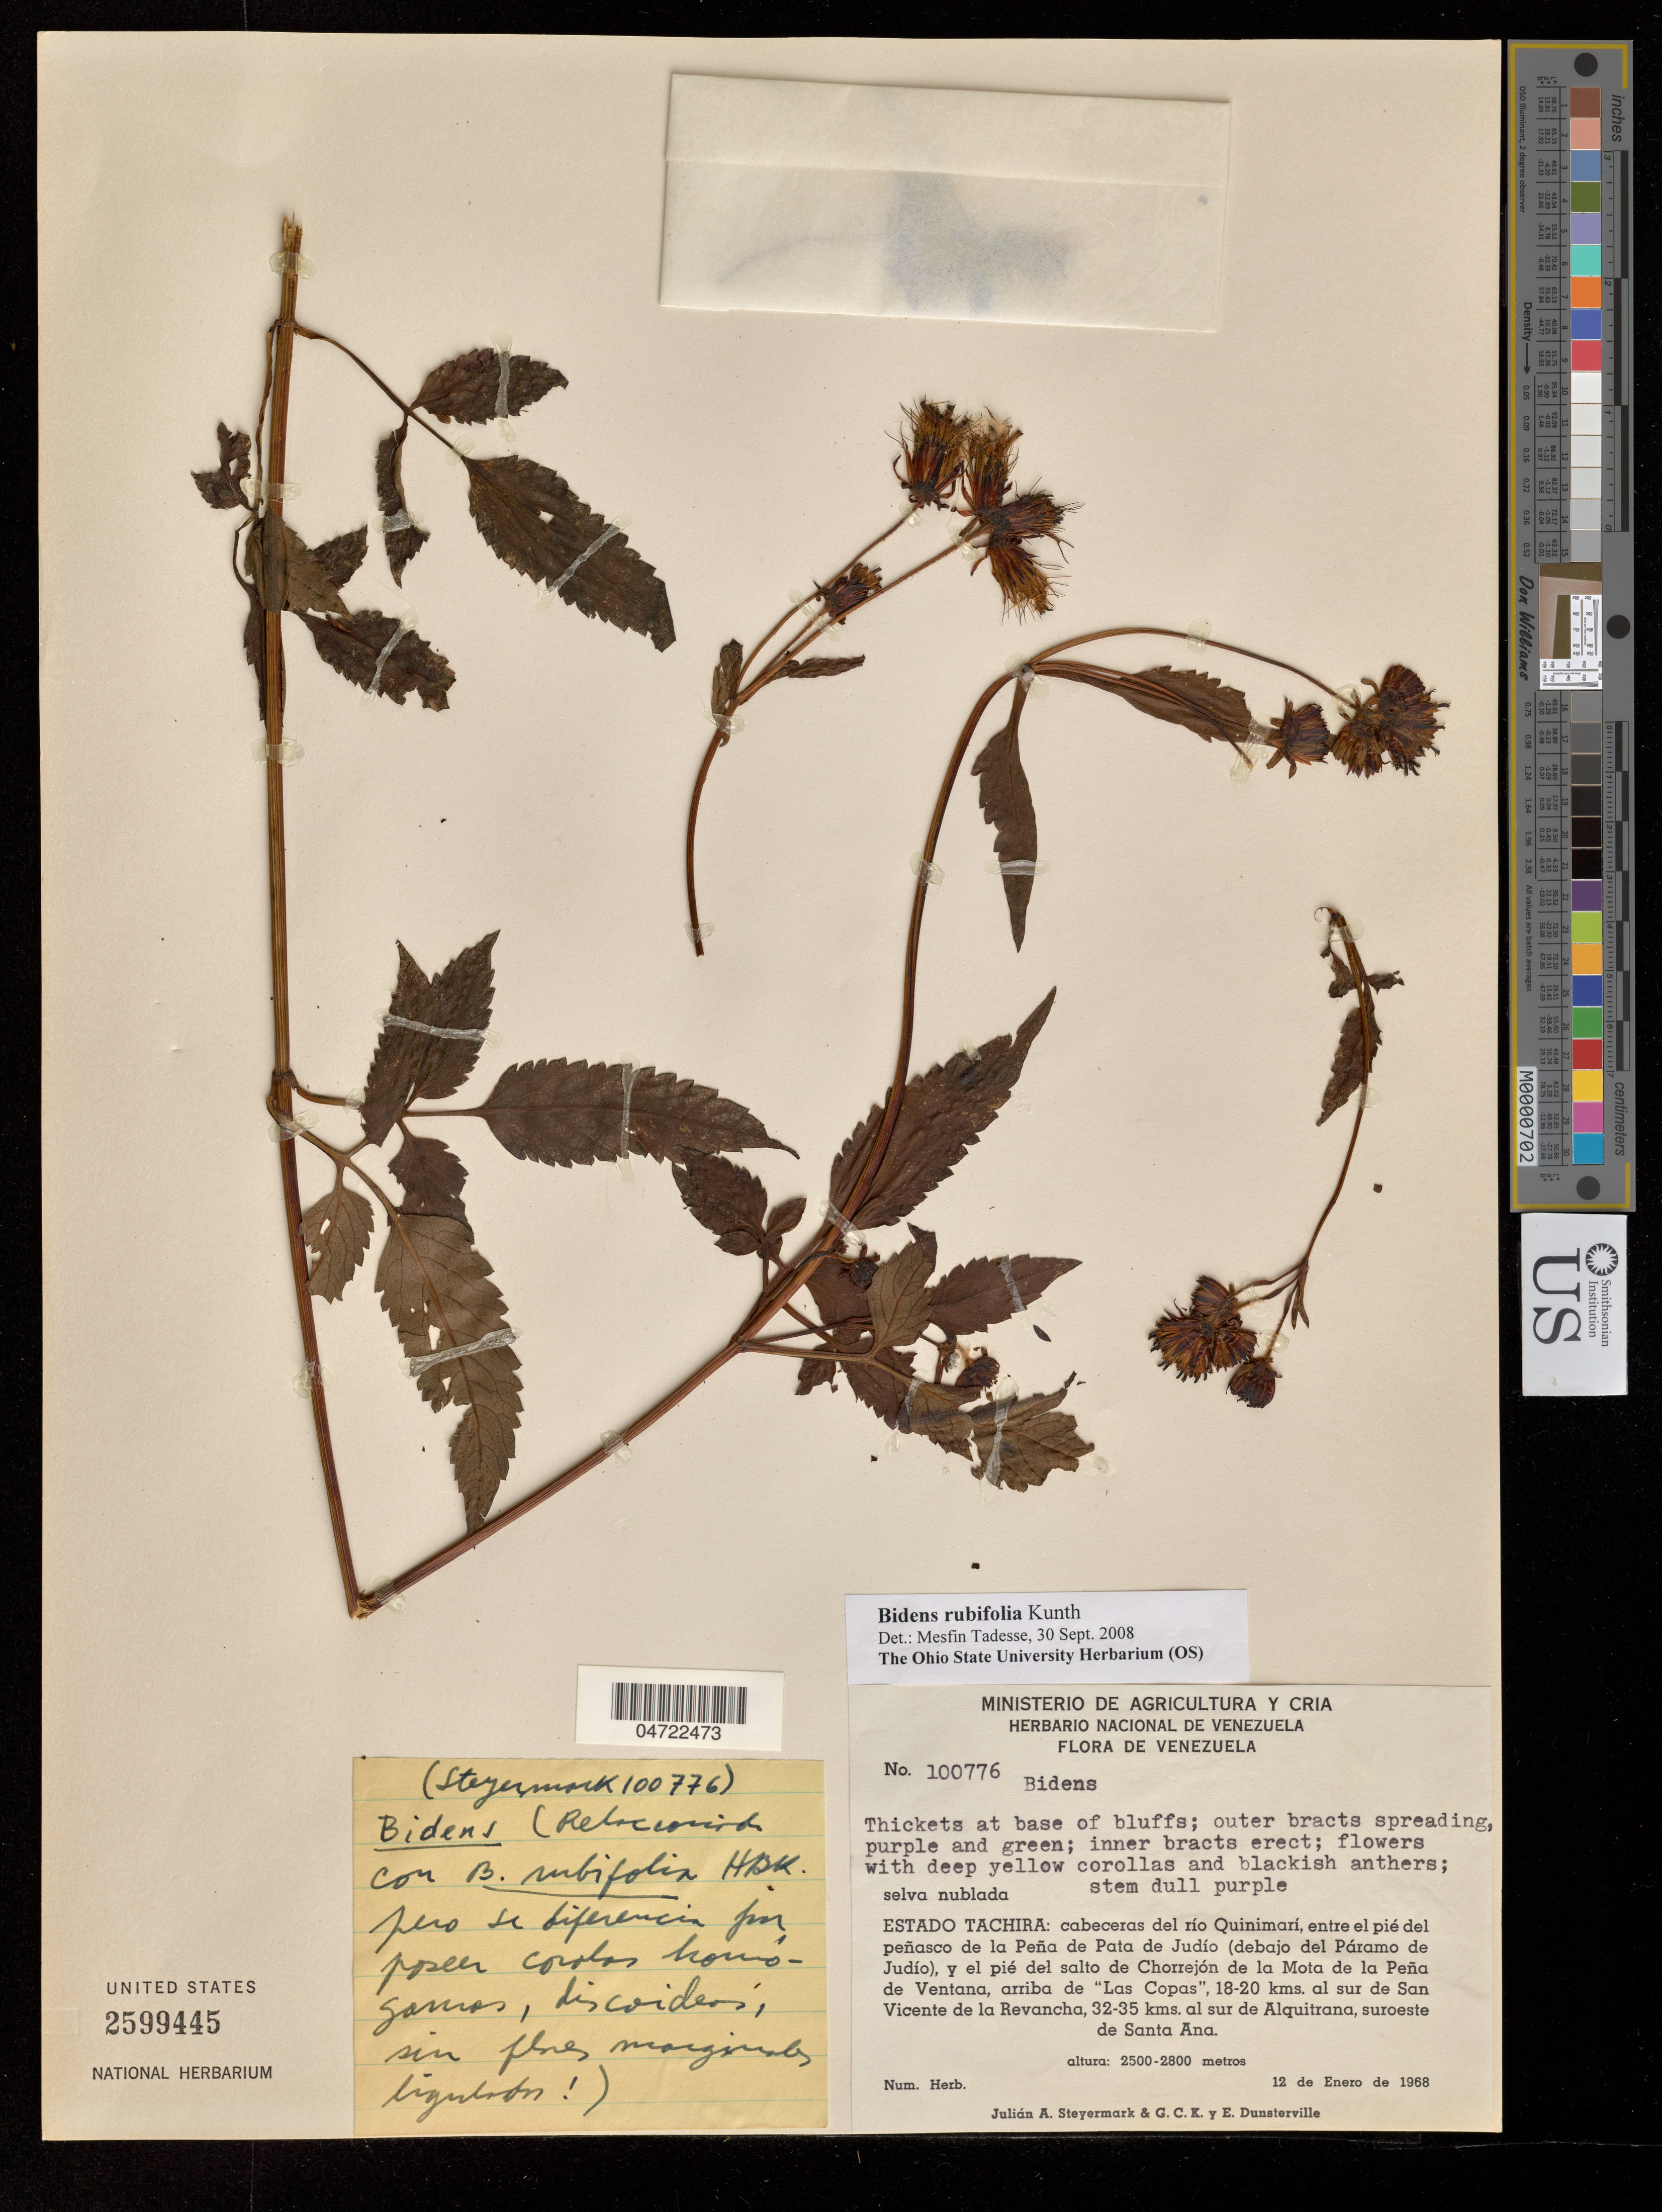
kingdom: Plantae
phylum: Tracheophyta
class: Magnoliopsida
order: Asterales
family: Asteraceae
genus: Bidens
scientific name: Bidens rubifolia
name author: Kunth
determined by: Tadesse, M.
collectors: J. Steyermark, G. C. K. Dunsterville & E. Dunsterville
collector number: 100776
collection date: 1968-01-12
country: Venezuela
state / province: Tachira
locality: Cabeceras del río Quinimarí, entre el pié del peñasco de la Peña de Pata de Judío (debajo del Páramo de Judío), y el pié del salto de Chorrejón de la Mota de la Peña de Ventana, arriba de "Las Copas", 18-2- kms. al sur de San Vicente de la Revancha, 32-35 kms. al sur de Alquitrana, suroeste de Santa Ana.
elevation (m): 2500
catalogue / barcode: US 2599445